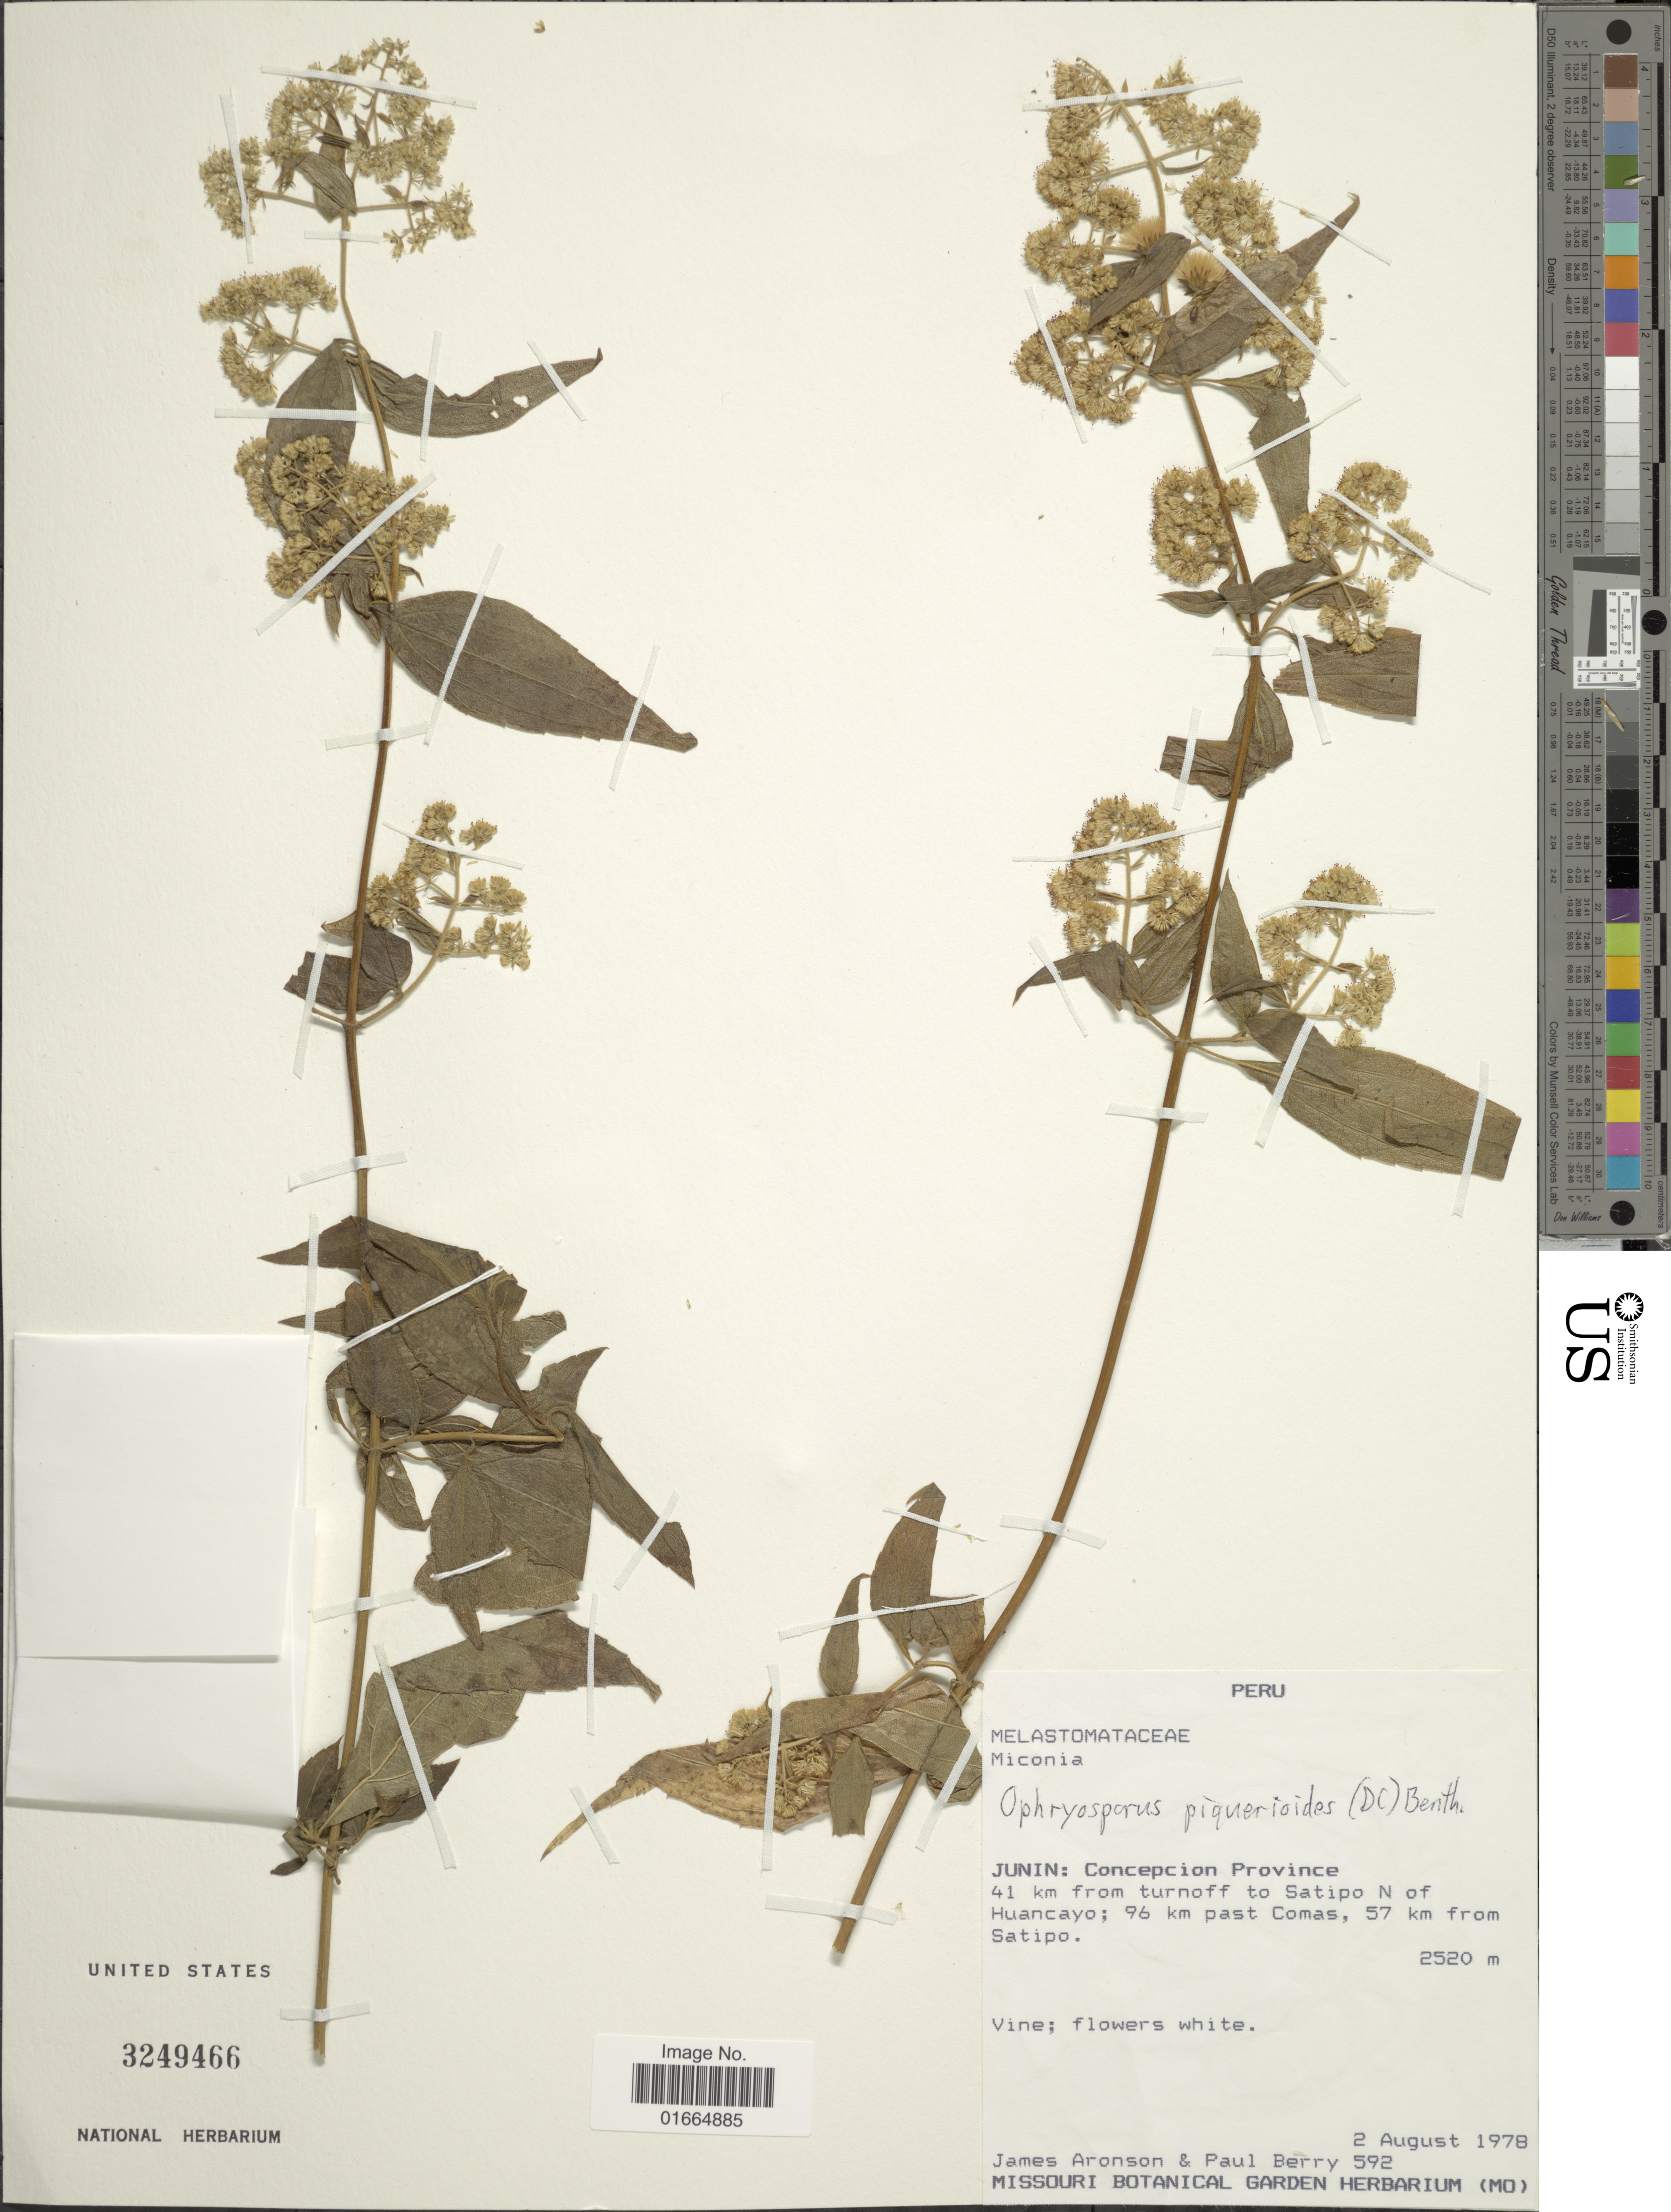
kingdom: Plantae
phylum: Tracheophyta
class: Magnoliopsida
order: Asterales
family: Asteraceae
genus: Ophryosporus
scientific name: Ophryosporus piquerioides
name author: (DC.) Benth. ex Baker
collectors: J. Aronson & P. T. Berry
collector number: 592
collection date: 1978-08-02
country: Peru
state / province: Junín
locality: Junin: Concepcion Province. 41 km from turnoff to Satipo N of Huancayo; 96 km past Comas, 57 km from Satipo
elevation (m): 2520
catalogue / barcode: US 3249466